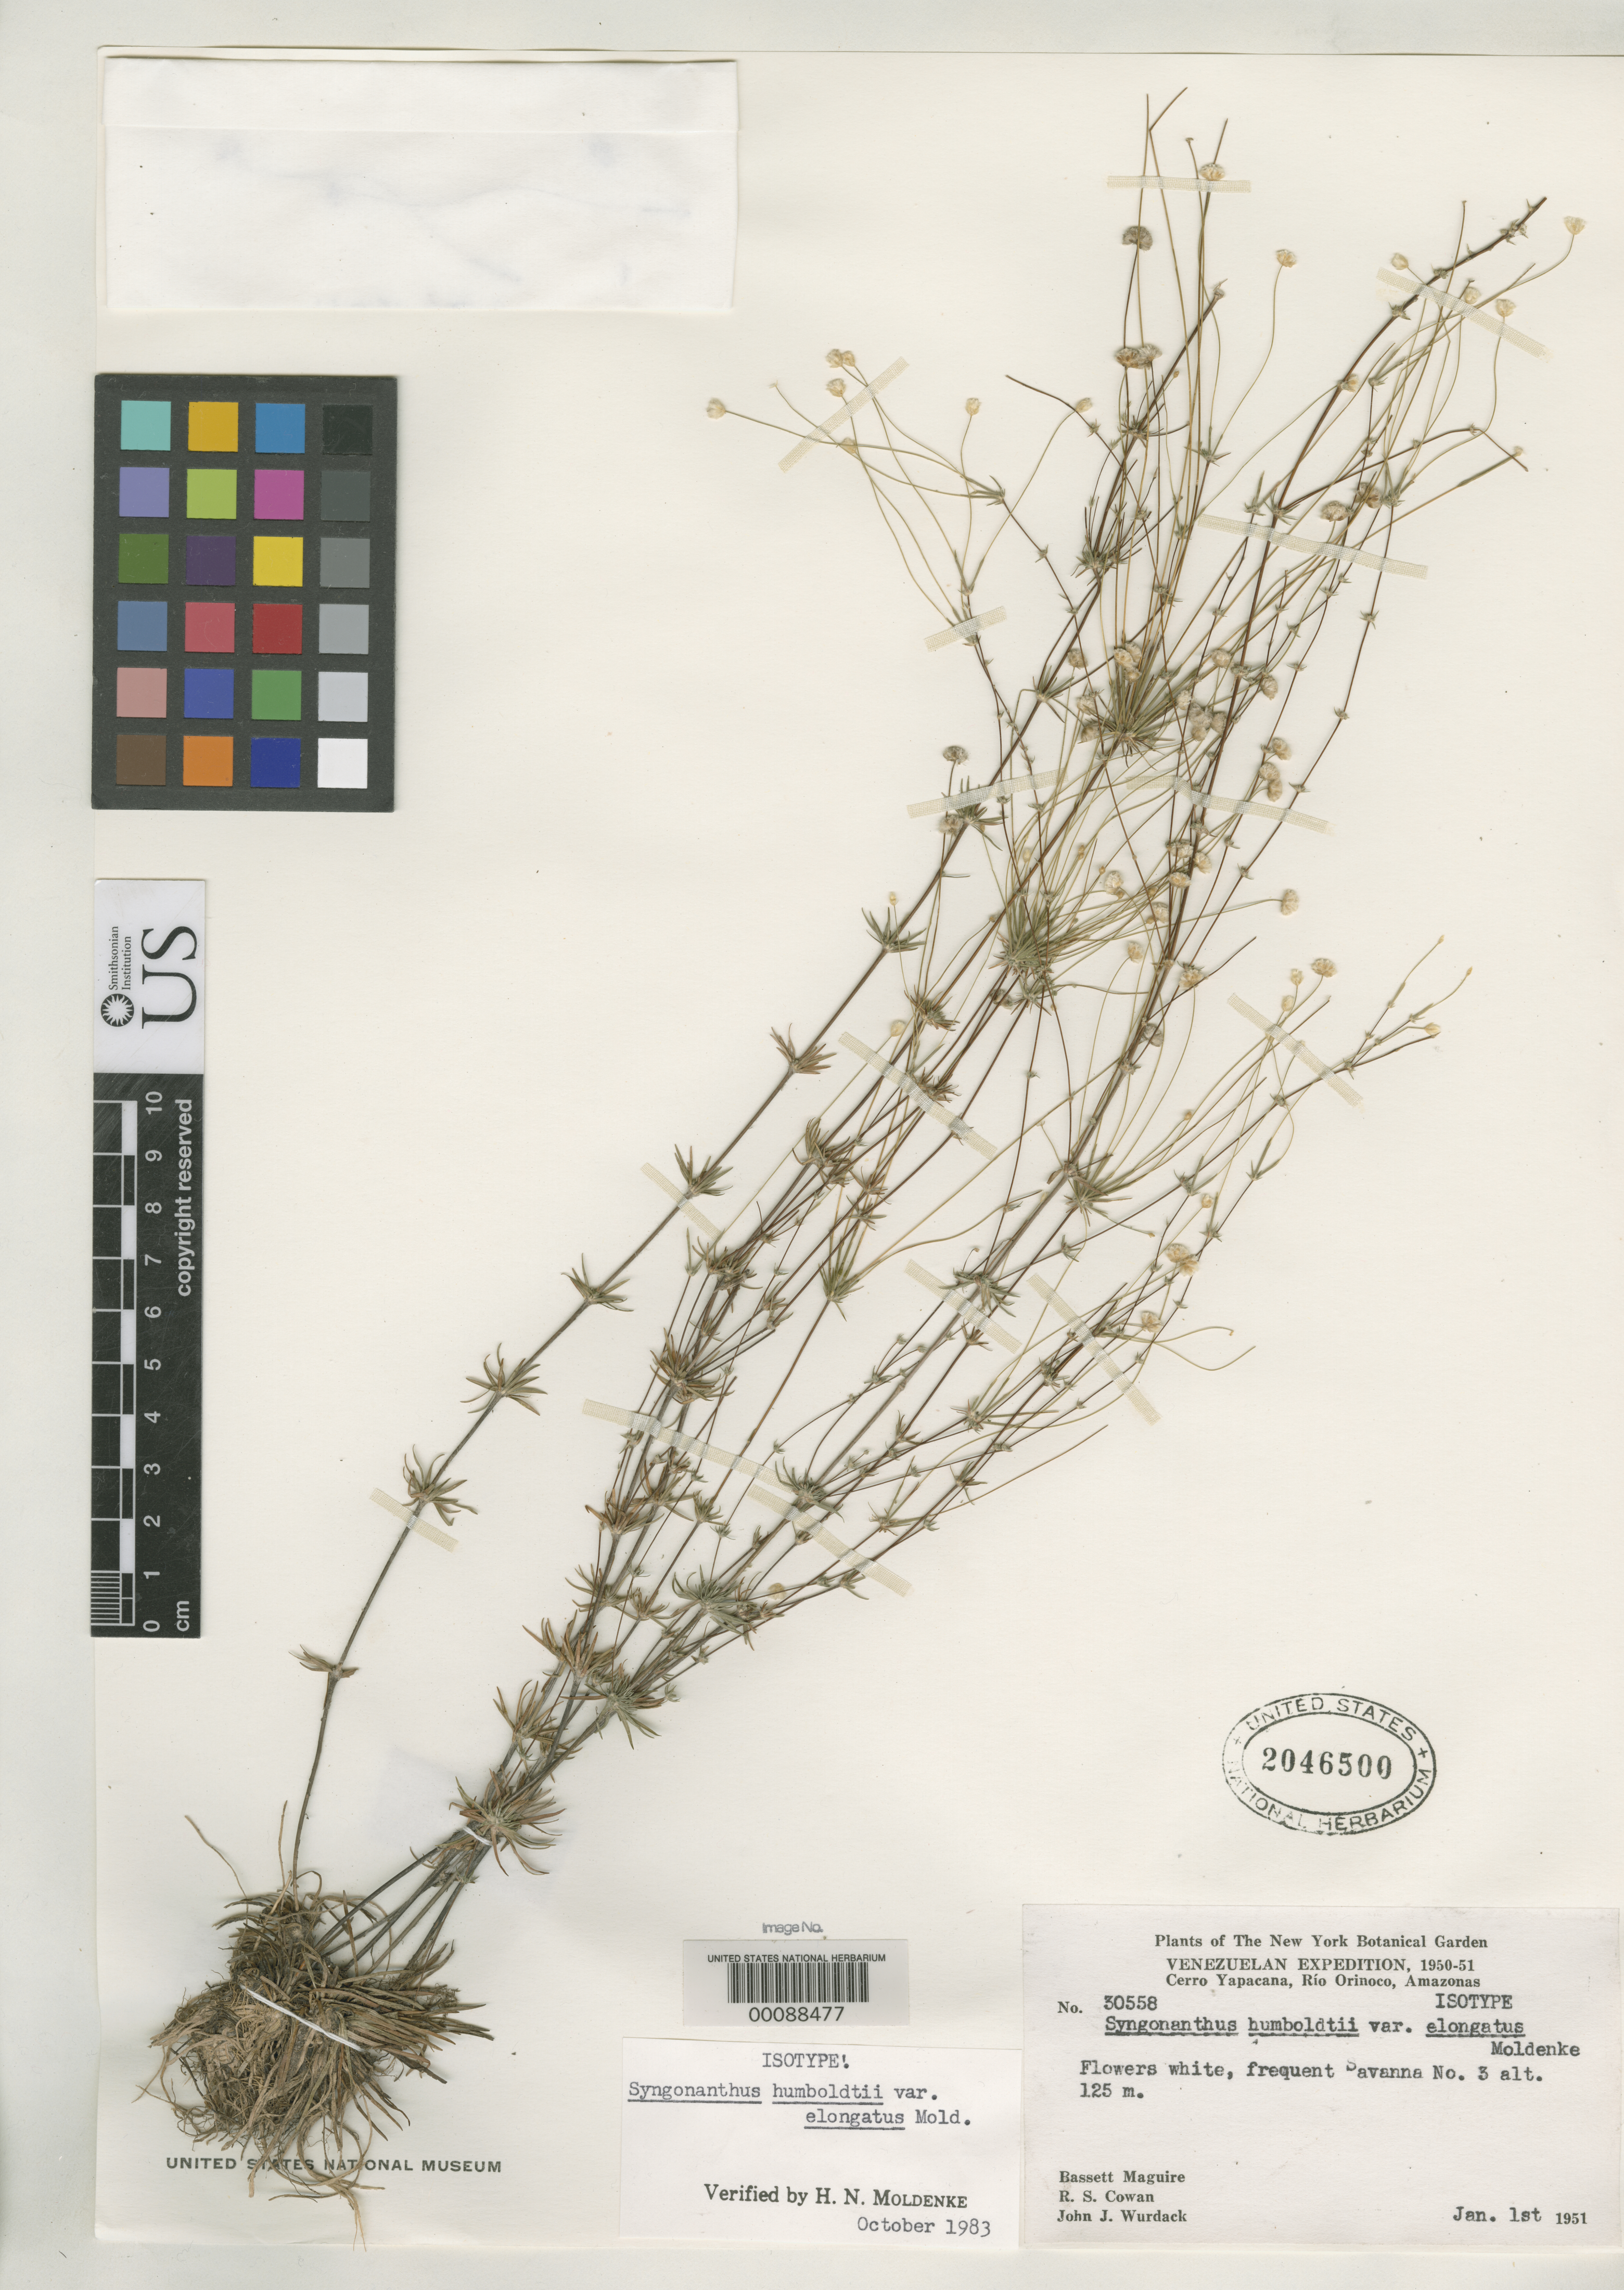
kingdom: Plantae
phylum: Tracheophyta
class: Liliopsida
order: Poales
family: Eriocaulaceae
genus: Syngonanthus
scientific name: Syngonanthus humboldtii var. elongatus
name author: Moldenke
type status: Isotype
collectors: B. Maguire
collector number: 30558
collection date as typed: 01 Jan 1951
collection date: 1951-01-01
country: Venezuela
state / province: Amazonas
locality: Cerro Yapacana, Rio Orinoco.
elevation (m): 125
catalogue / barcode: US 2046500